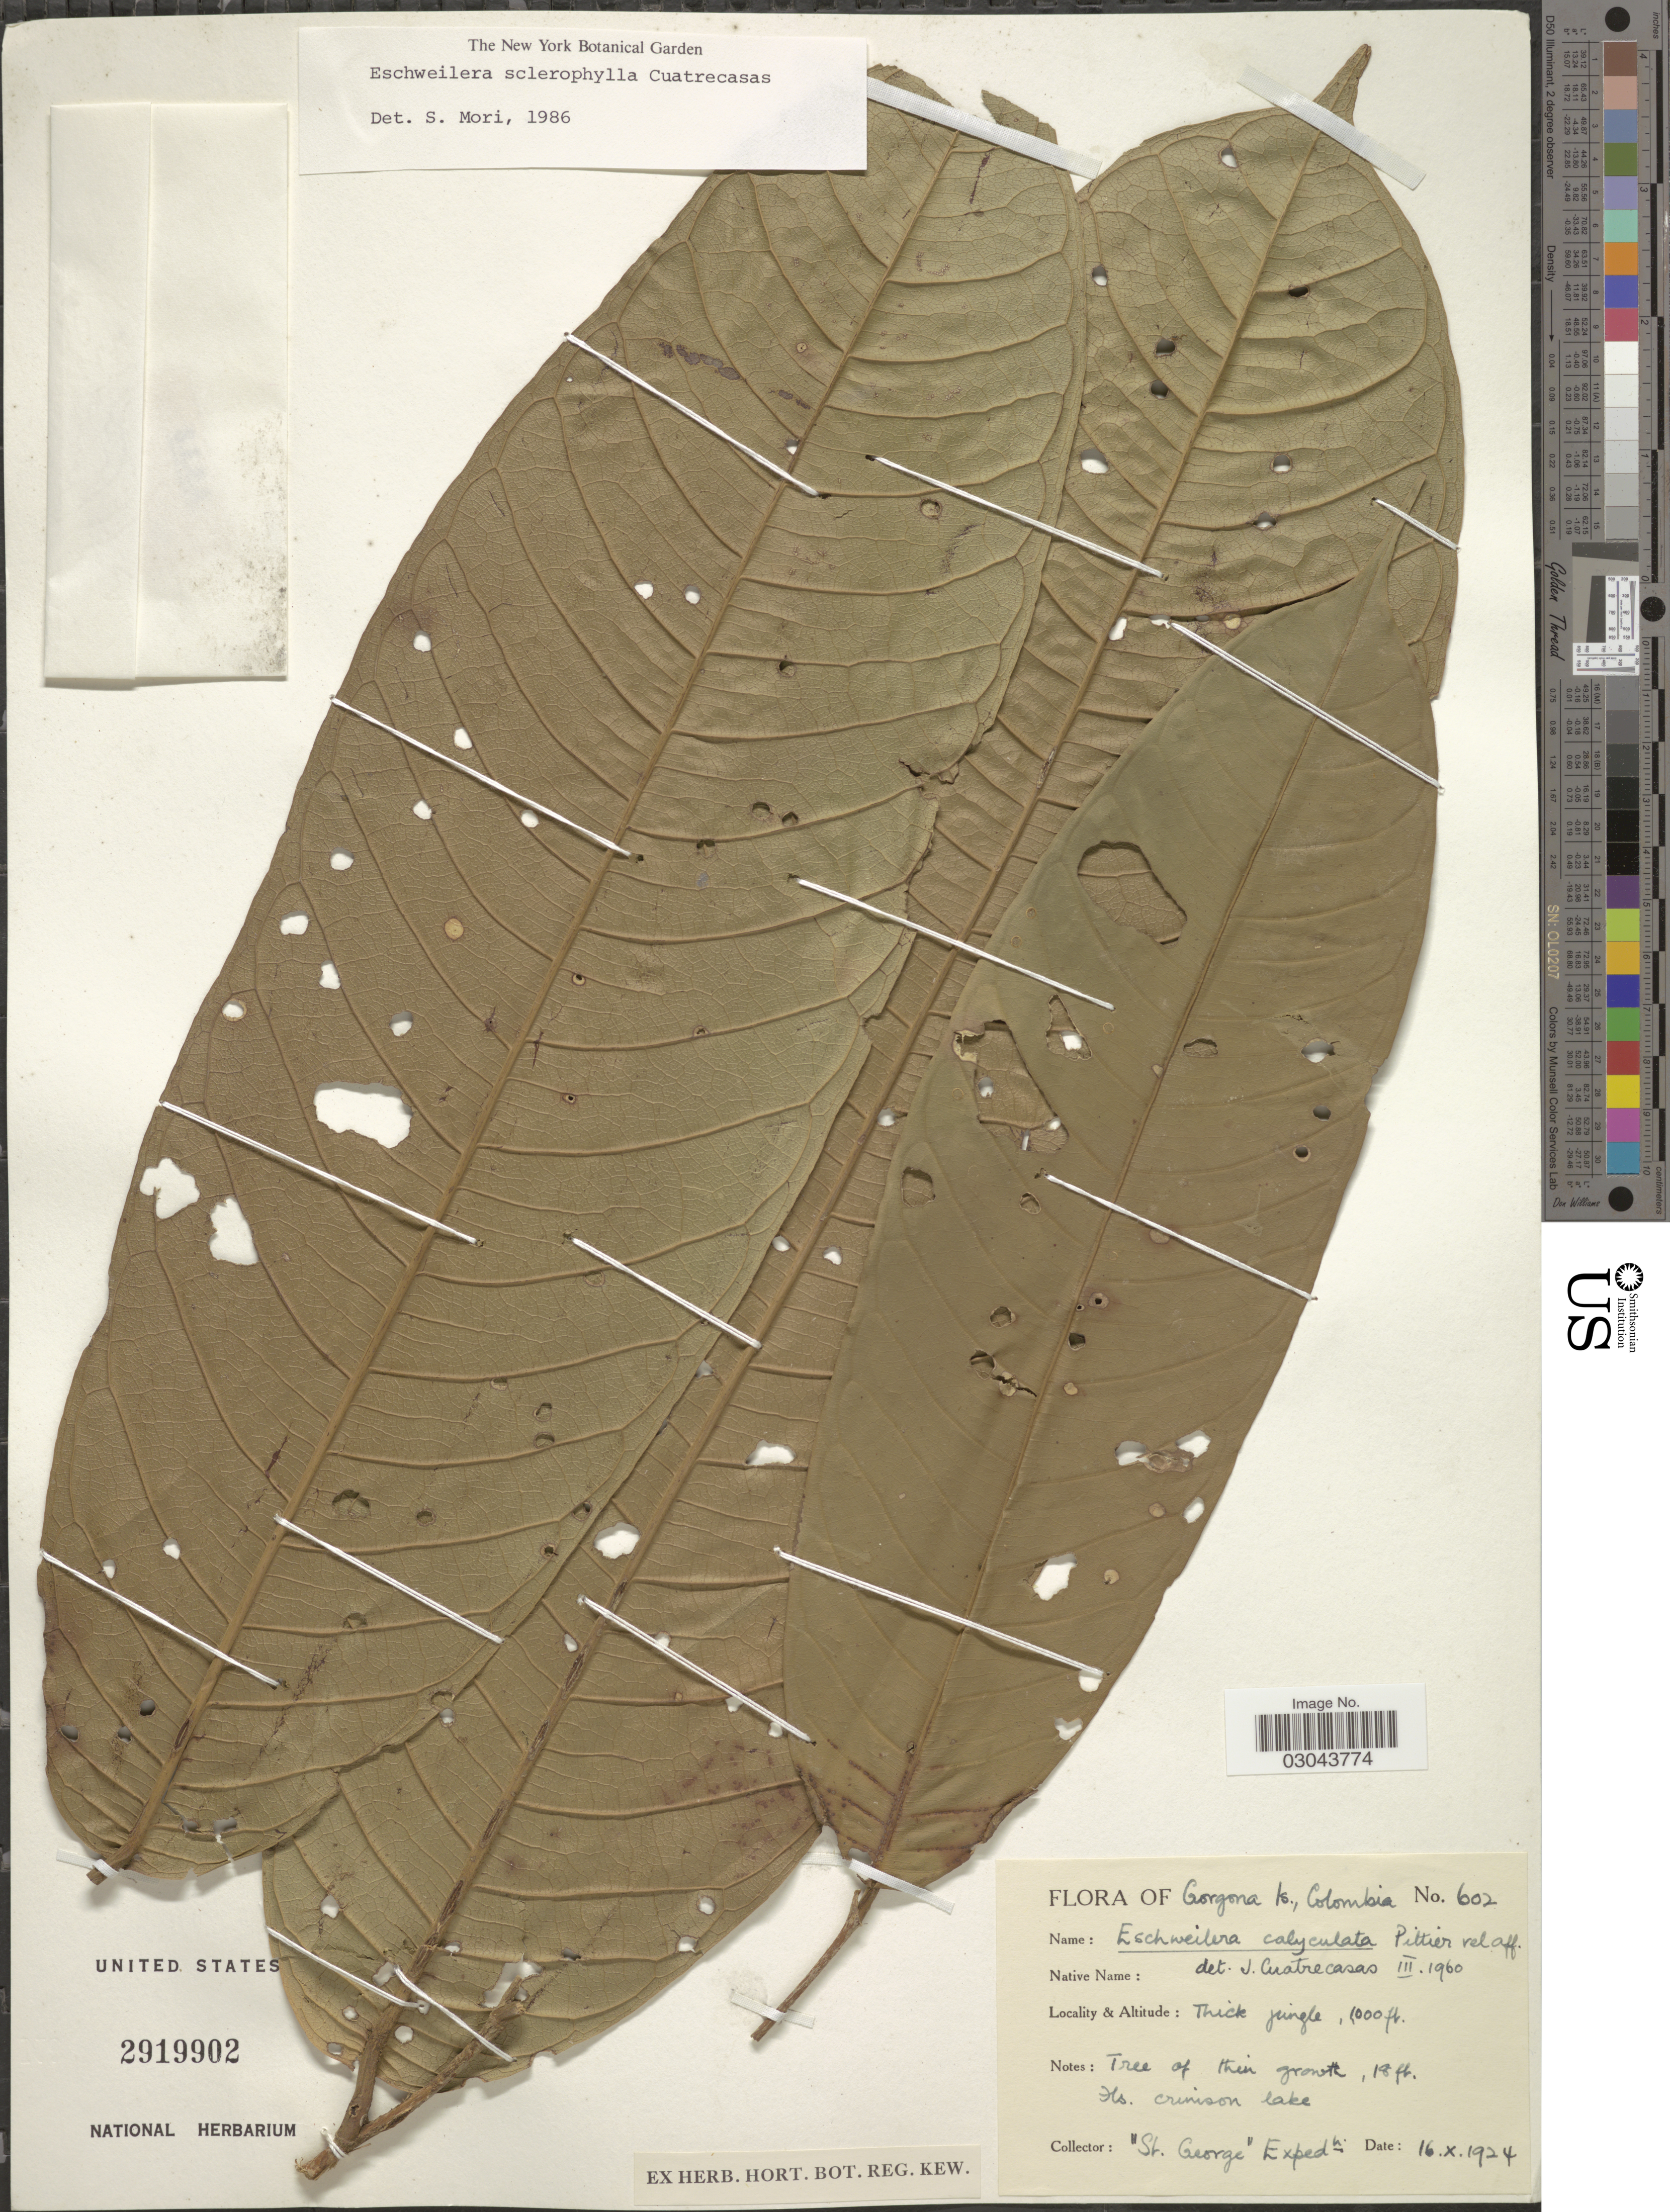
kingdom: Plantae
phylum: Tracheophyta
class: Magnoliopsida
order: Ericales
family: Lecythidaceae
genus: Eschweilera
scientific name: Eschweilera sclerophylla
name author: Cuatrec.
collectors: St. George Exped.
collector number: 602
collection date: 1924-10-16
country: Colombia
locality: Gorgona Is.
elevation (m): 305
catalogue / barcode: US 2919902